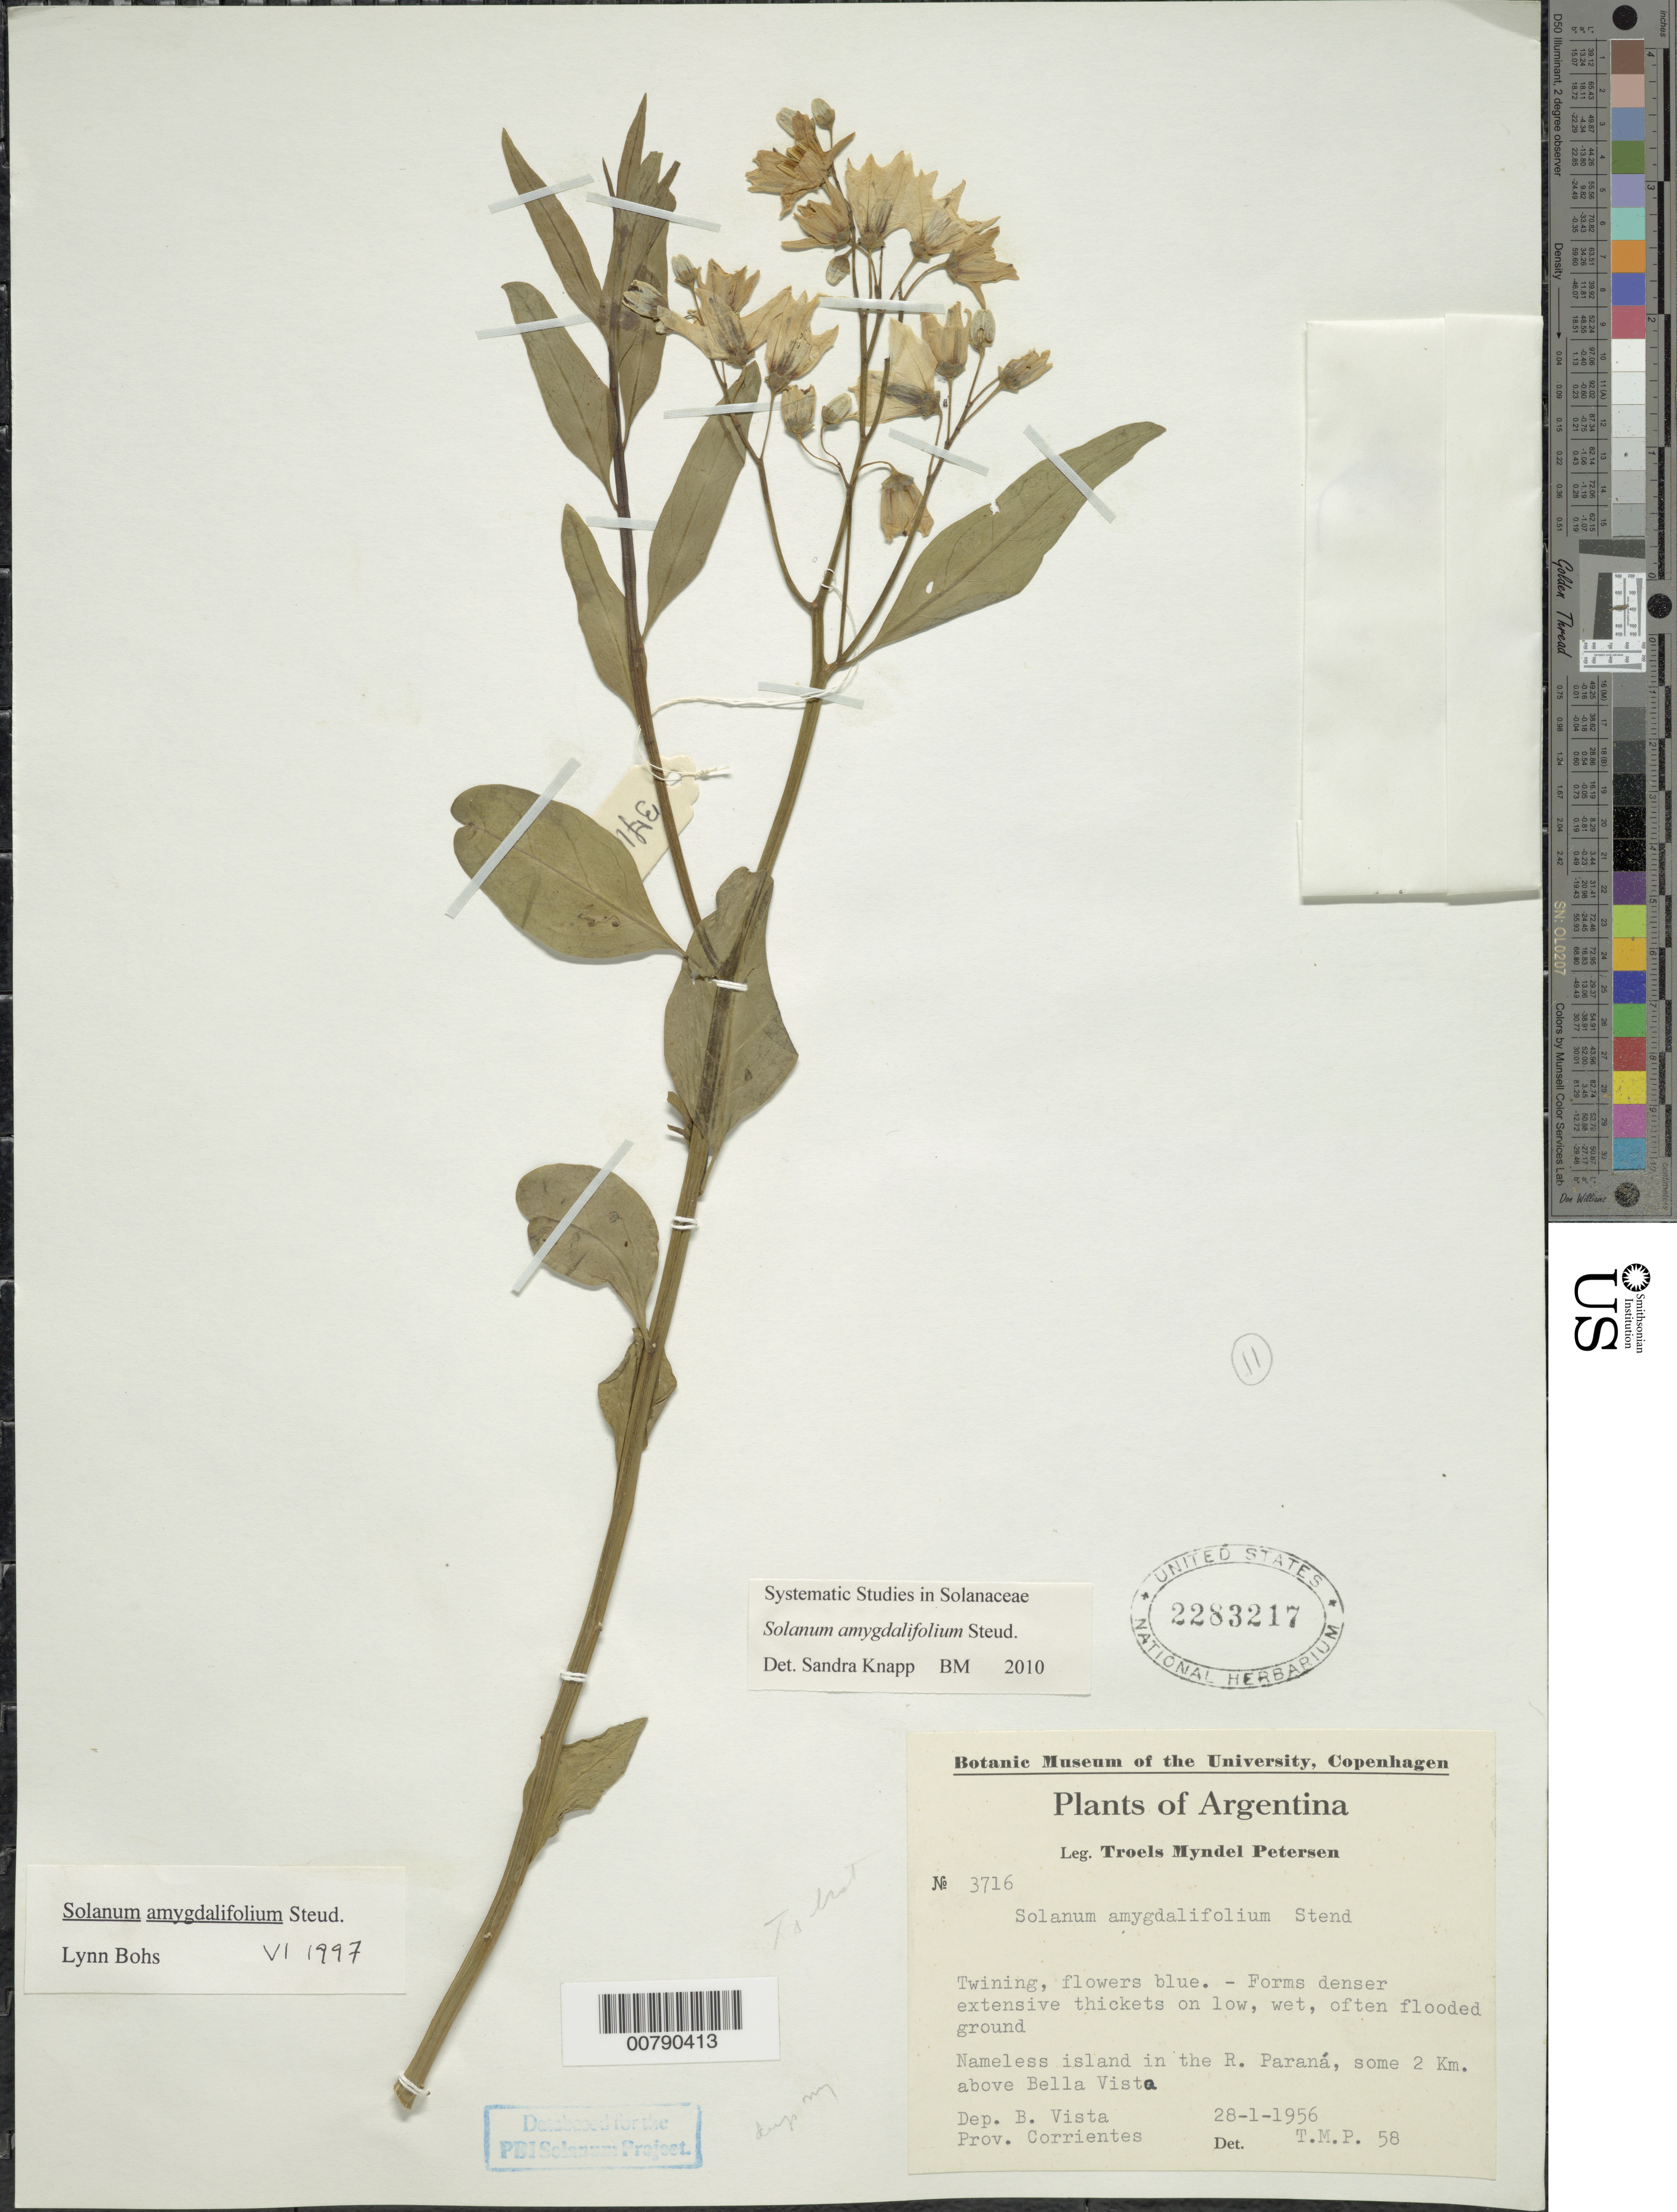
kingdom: Plantae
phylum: Tracheophyta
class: Magnoliopsida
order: Solanales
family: Solanaceae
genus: Solanum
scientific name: Solanum amygdalifolium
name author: Steud.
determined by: Knapp, S. D.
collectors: T. M. Pedersen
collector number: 3716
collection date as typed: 28 Jan 1956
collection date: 1956-01-28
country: Argentina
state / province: Corrientes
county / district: Bella Vista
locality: nameless island in Río Paraná, some 2 km above Bella Vista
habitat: low, wet, often flooded ground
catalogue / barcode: US 2283217